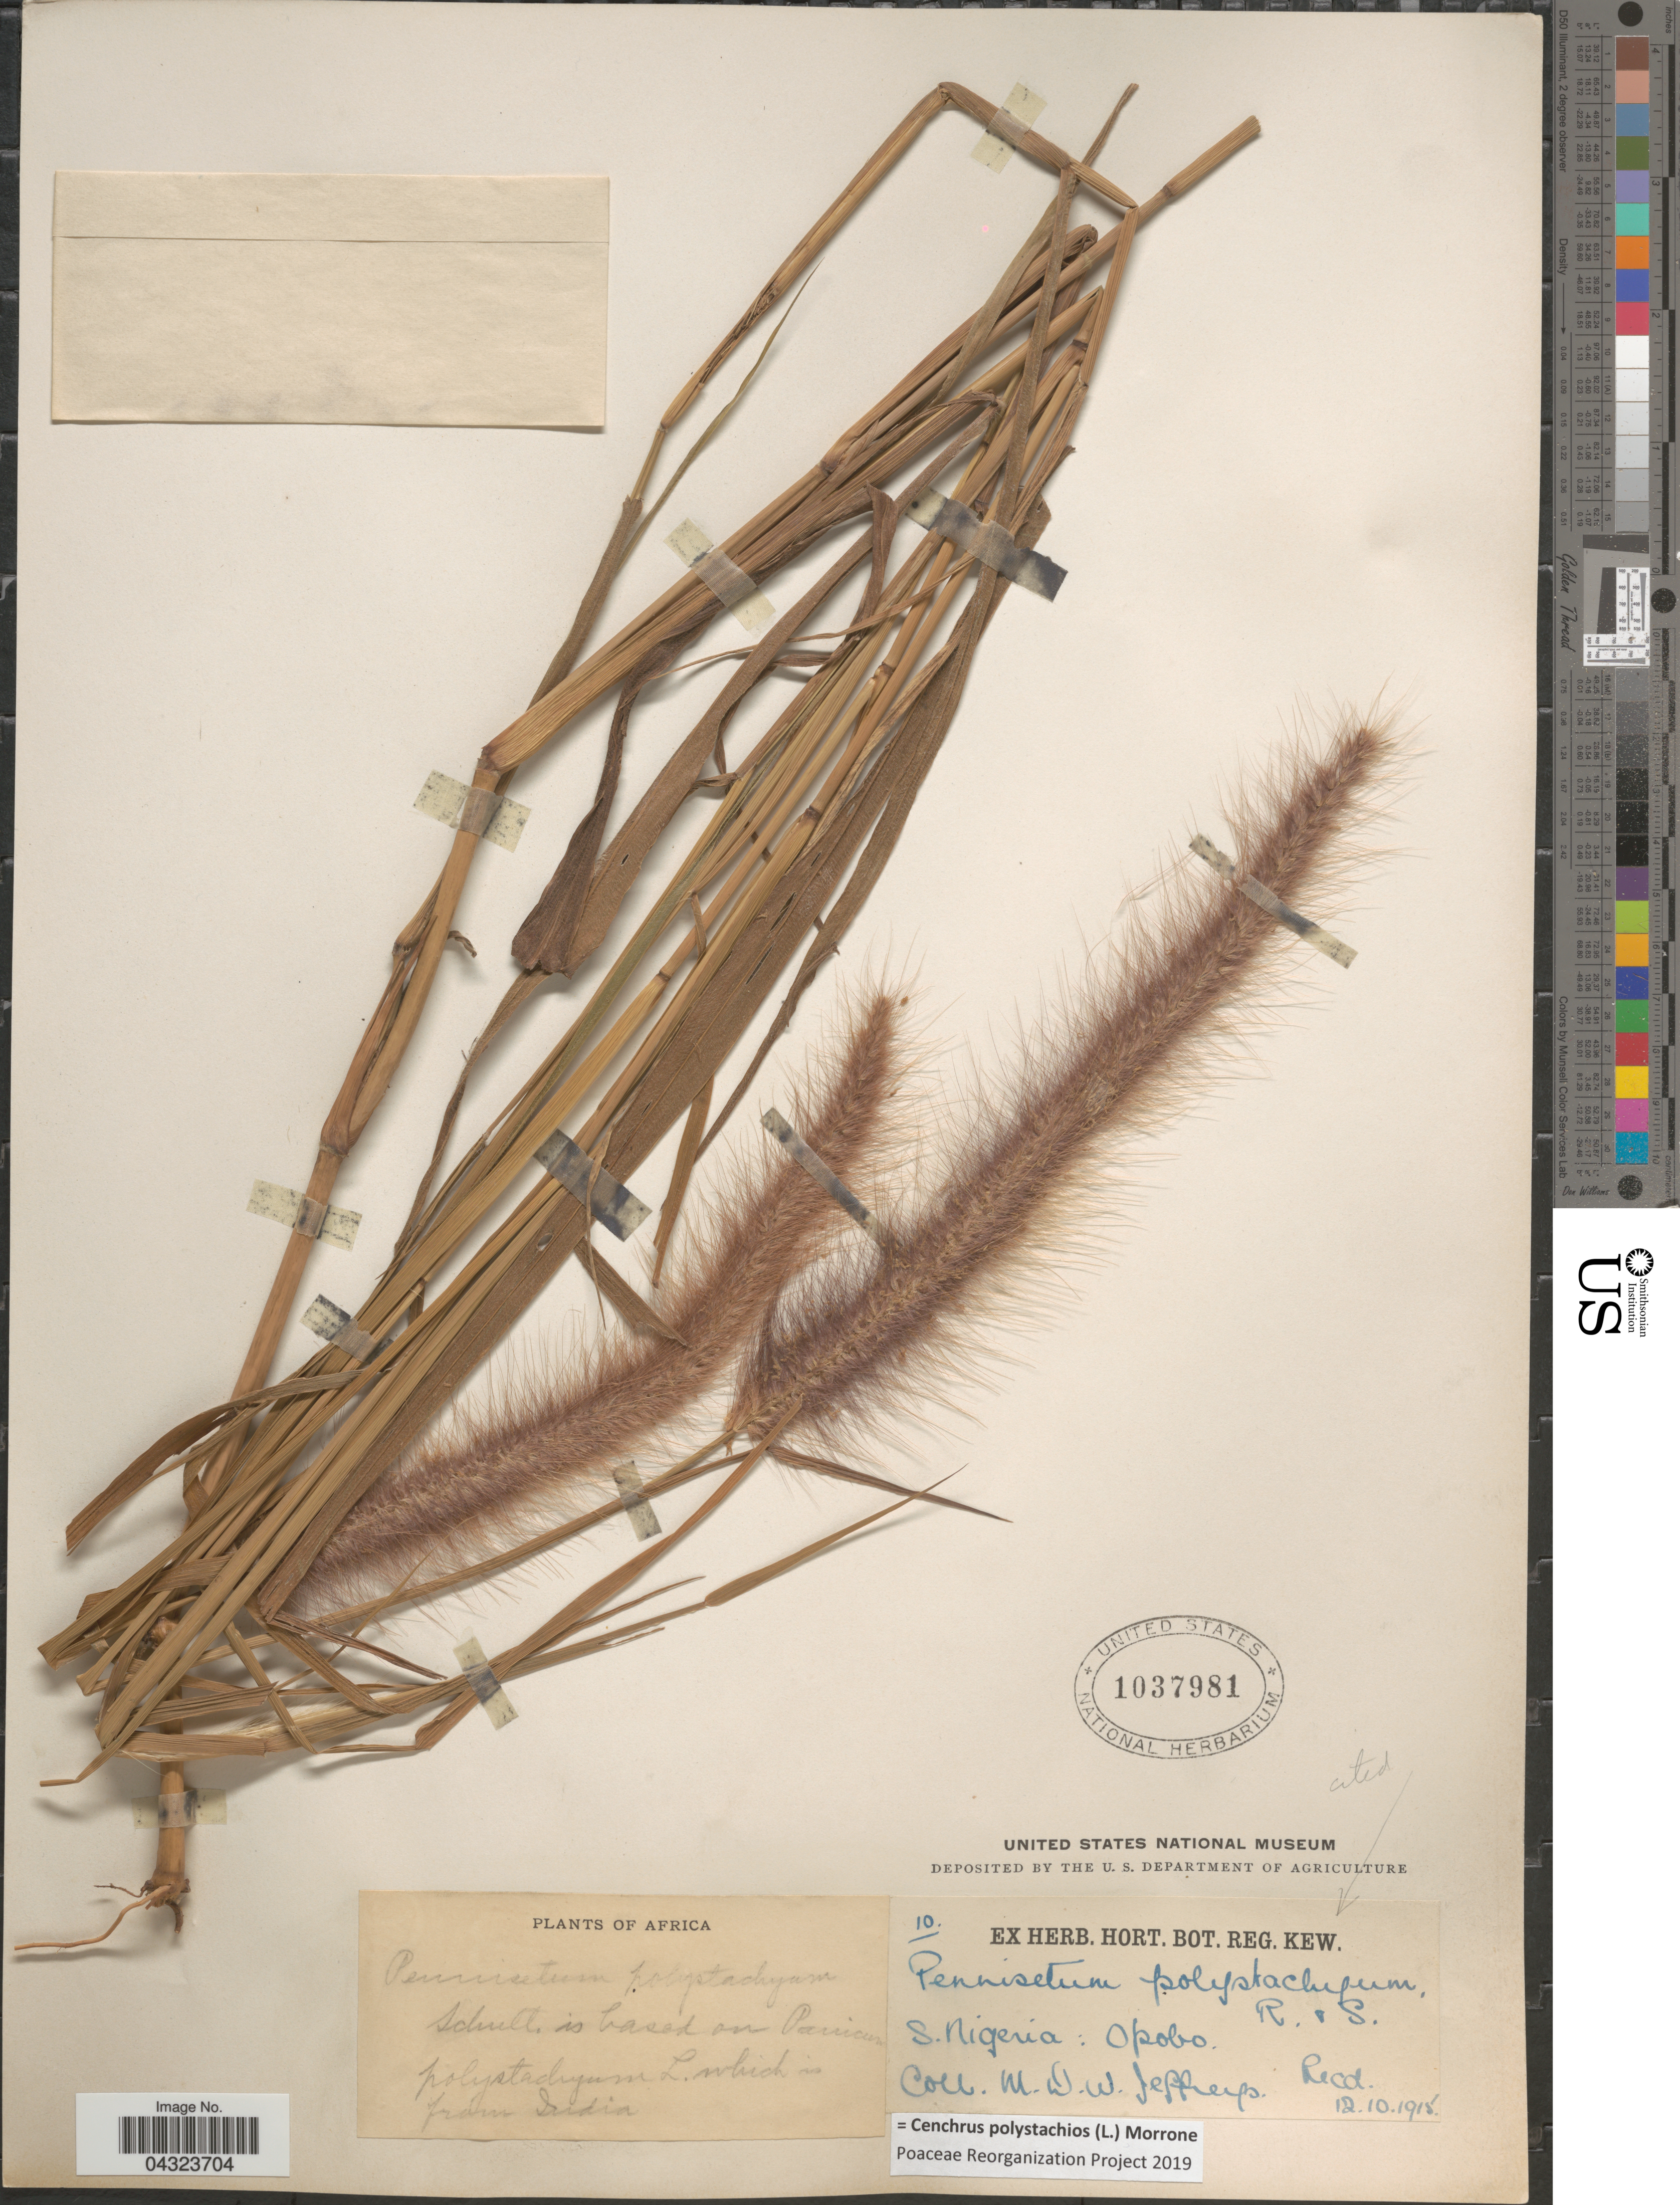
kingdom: Plantae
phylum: Tracheophyta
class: Liliopsida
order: Poales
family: Poaceae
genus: Cenchrus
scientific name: Cenchrus polystachios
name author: (L.) Morrone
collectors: M. Jeffreys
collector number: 10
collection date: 1915-10-12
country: Nigeria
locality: S. Nigeria: Opobo.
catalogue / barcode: US 1037981